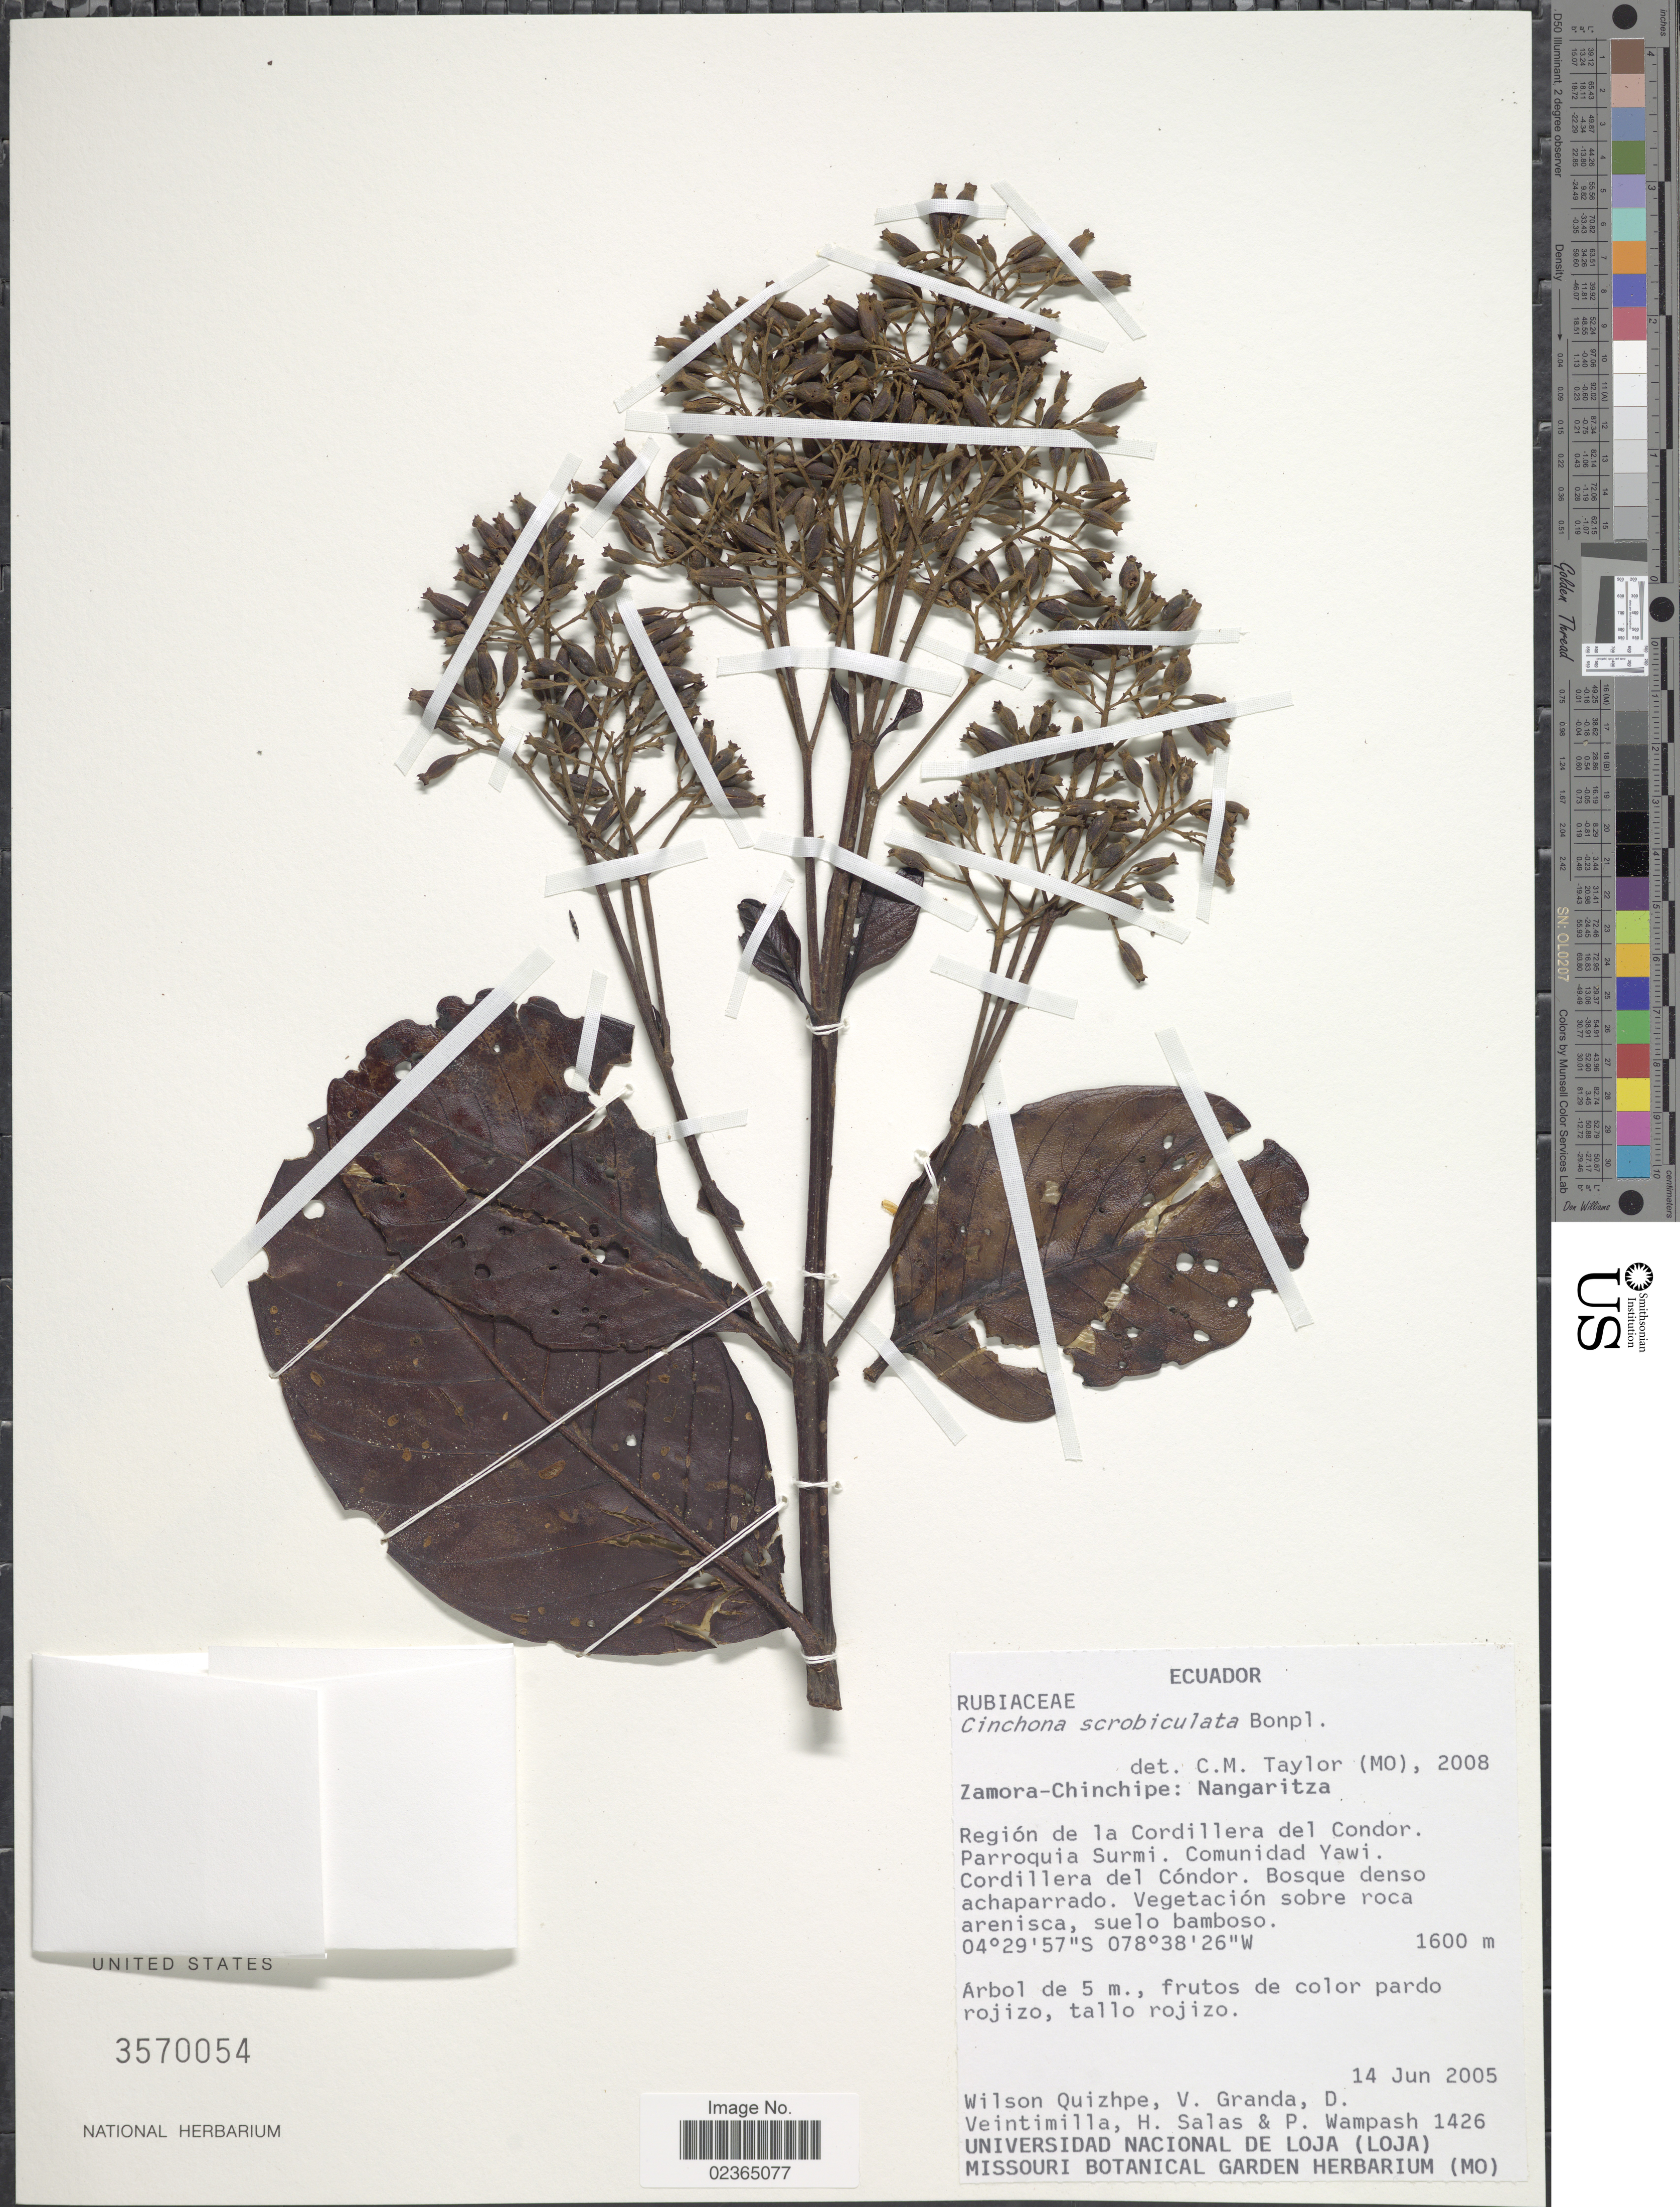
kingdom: Plantae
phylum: Tracheophyta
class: Magnoliopsida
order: Gentianales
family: Rubiaceae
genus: Cinchona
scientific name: Cinchona scrobiculata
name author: Humb. & Bonpl.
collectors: W. Quizhpe, V. Granda, D. Veintimilla, H. Salas & P. Wampash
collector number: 1426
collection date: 2005-06-14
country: Ecuador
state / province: Zamora-Chinchipe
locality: Nangaritza. Región de la Cordillera del Condor. Parroquia Surmi. Comunidad Yawi. Cordillera del Cóndor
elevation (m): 1600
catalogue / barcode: US 3570054